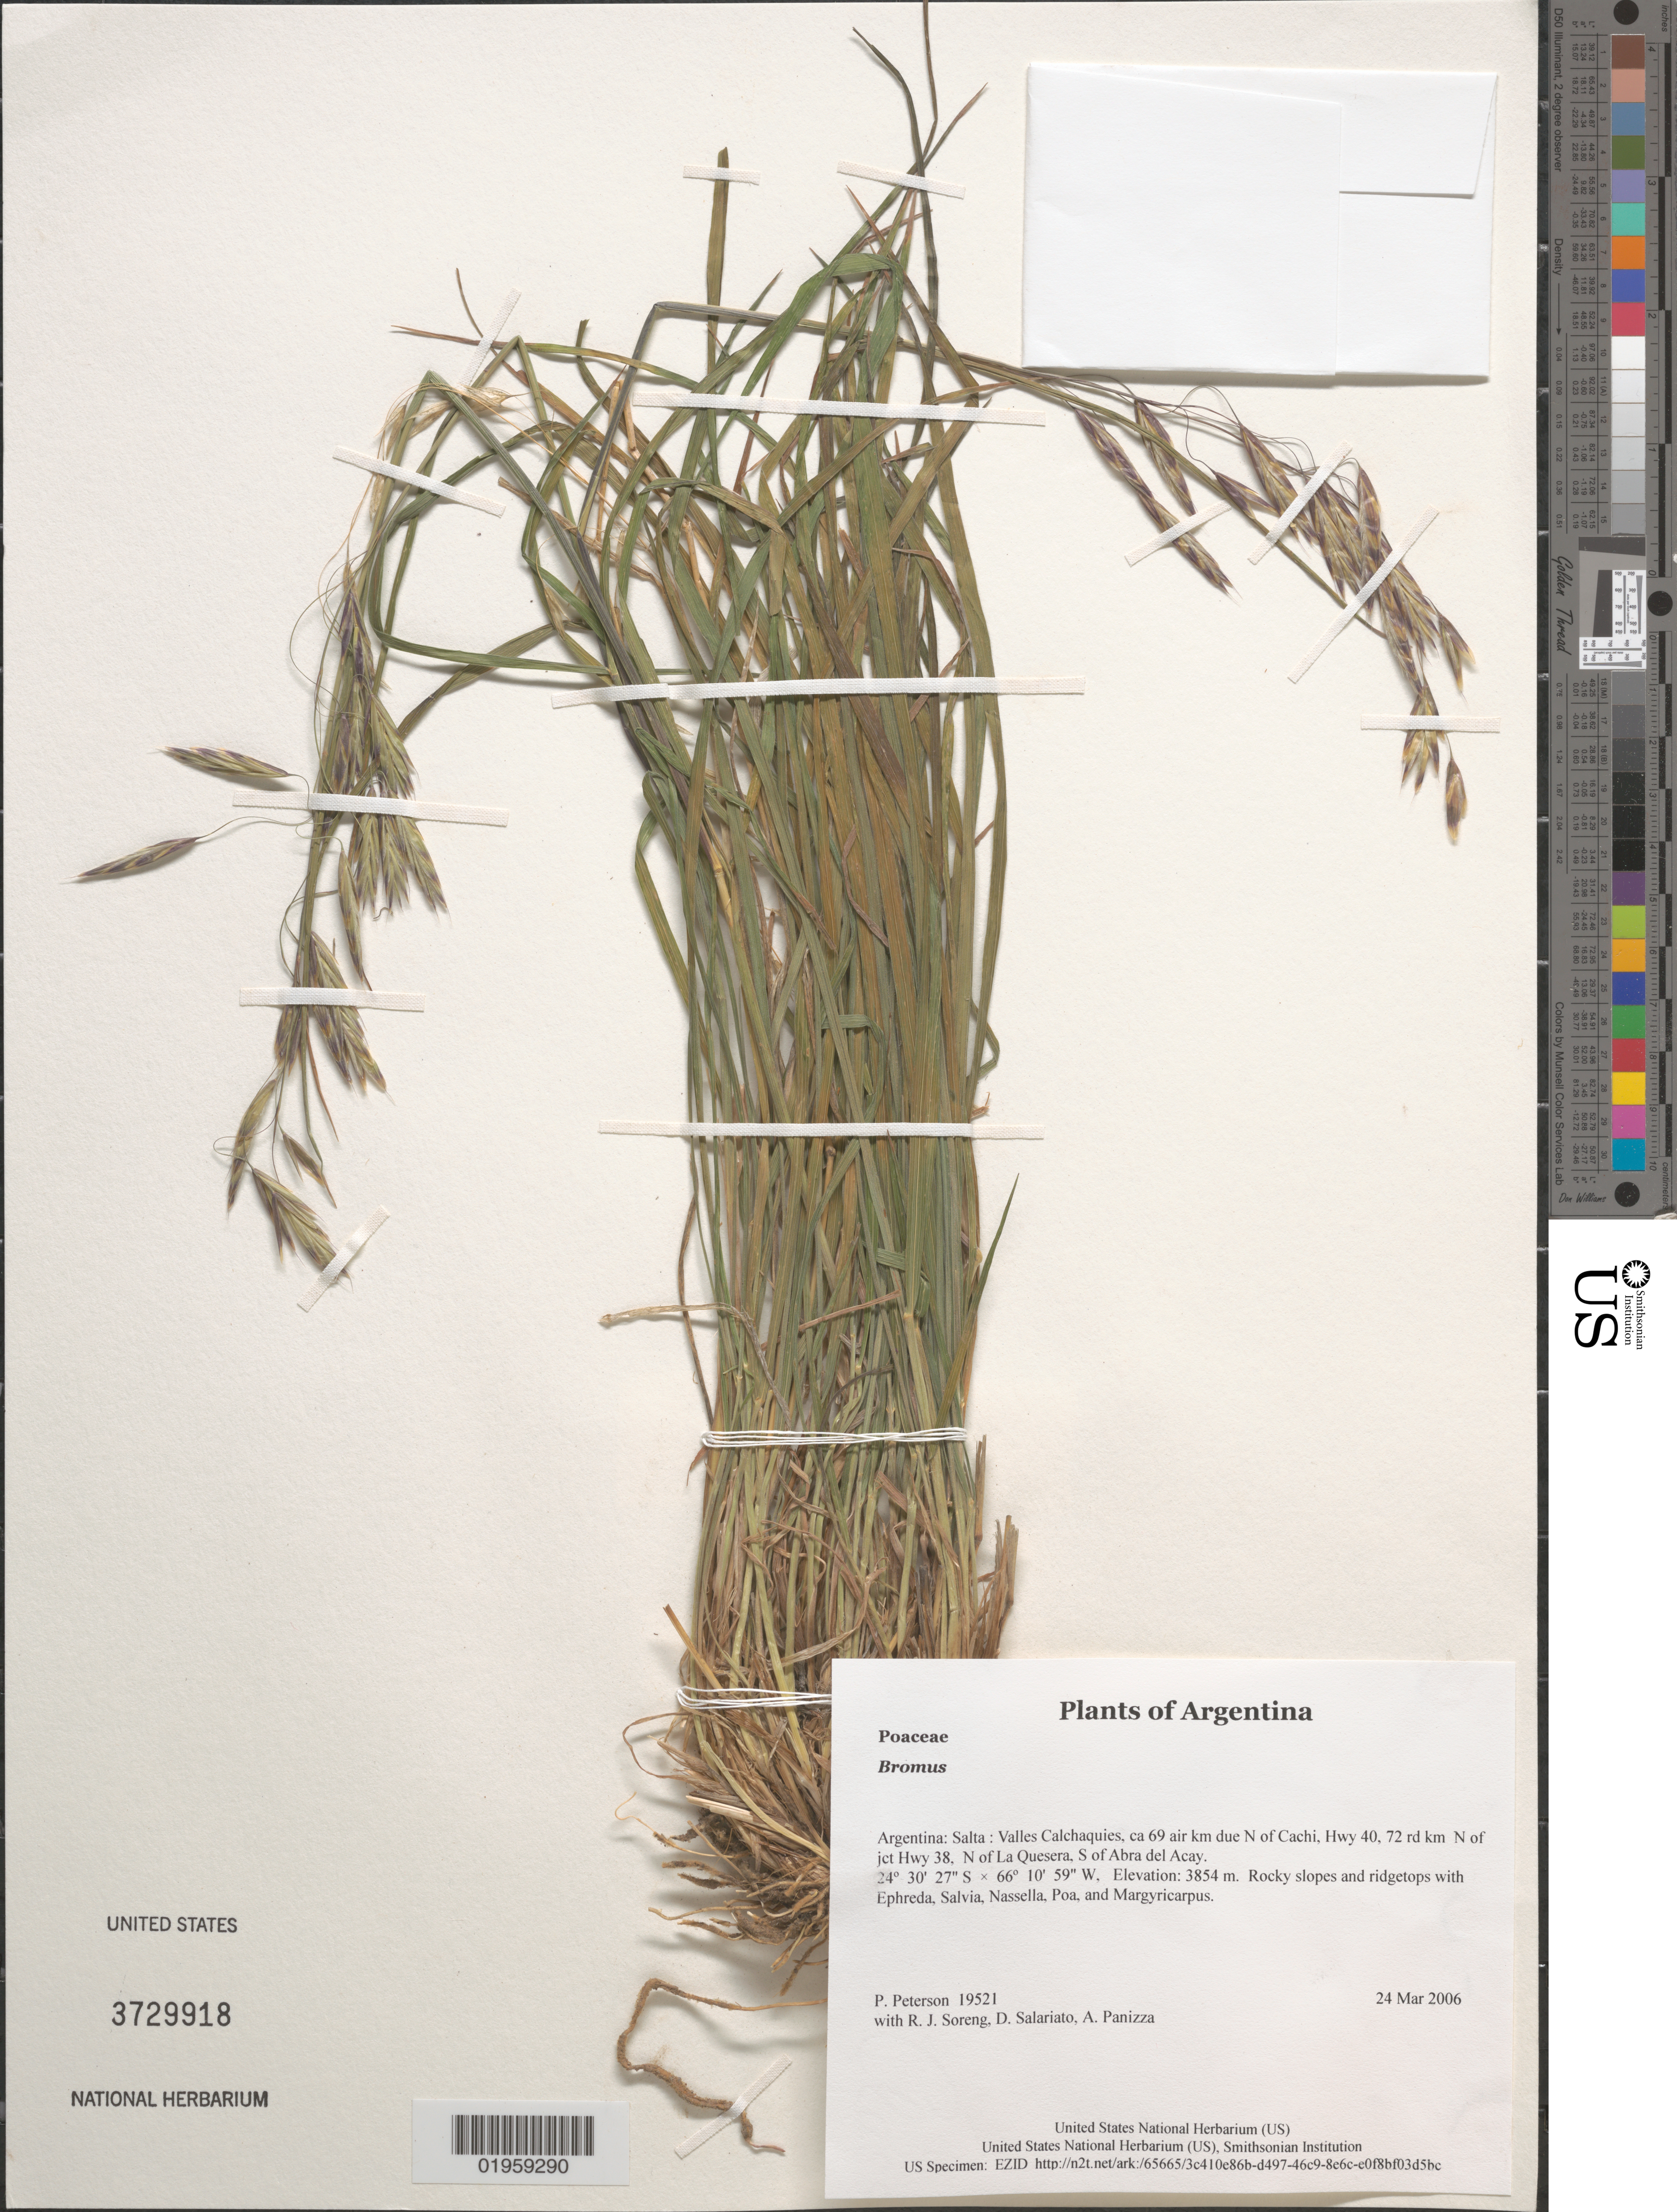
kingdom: Plantae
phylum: Tracheophyta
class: Liliopsida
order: Poales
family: Poaceae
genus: Bromus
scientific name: Bromus sp.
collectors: P. M. Peterson, R. J. Soreng, D. Salariato & A. Panizza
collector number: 19521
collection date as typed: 24 Mar 2006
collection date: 2006-03-24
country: Argentina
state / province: Salta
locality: Valles Calchaquies, ca 69 air km due N of Cachi, Hwy 40, 72 rd km N of jct Hwy 38, N of La Quesera, S of Abra del Acay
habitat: Rocky slopes and ridgetops with Ephreda, Salvia, Nassella, Poa, and Margyricarpus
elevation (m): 3854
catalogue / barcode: US 3729918